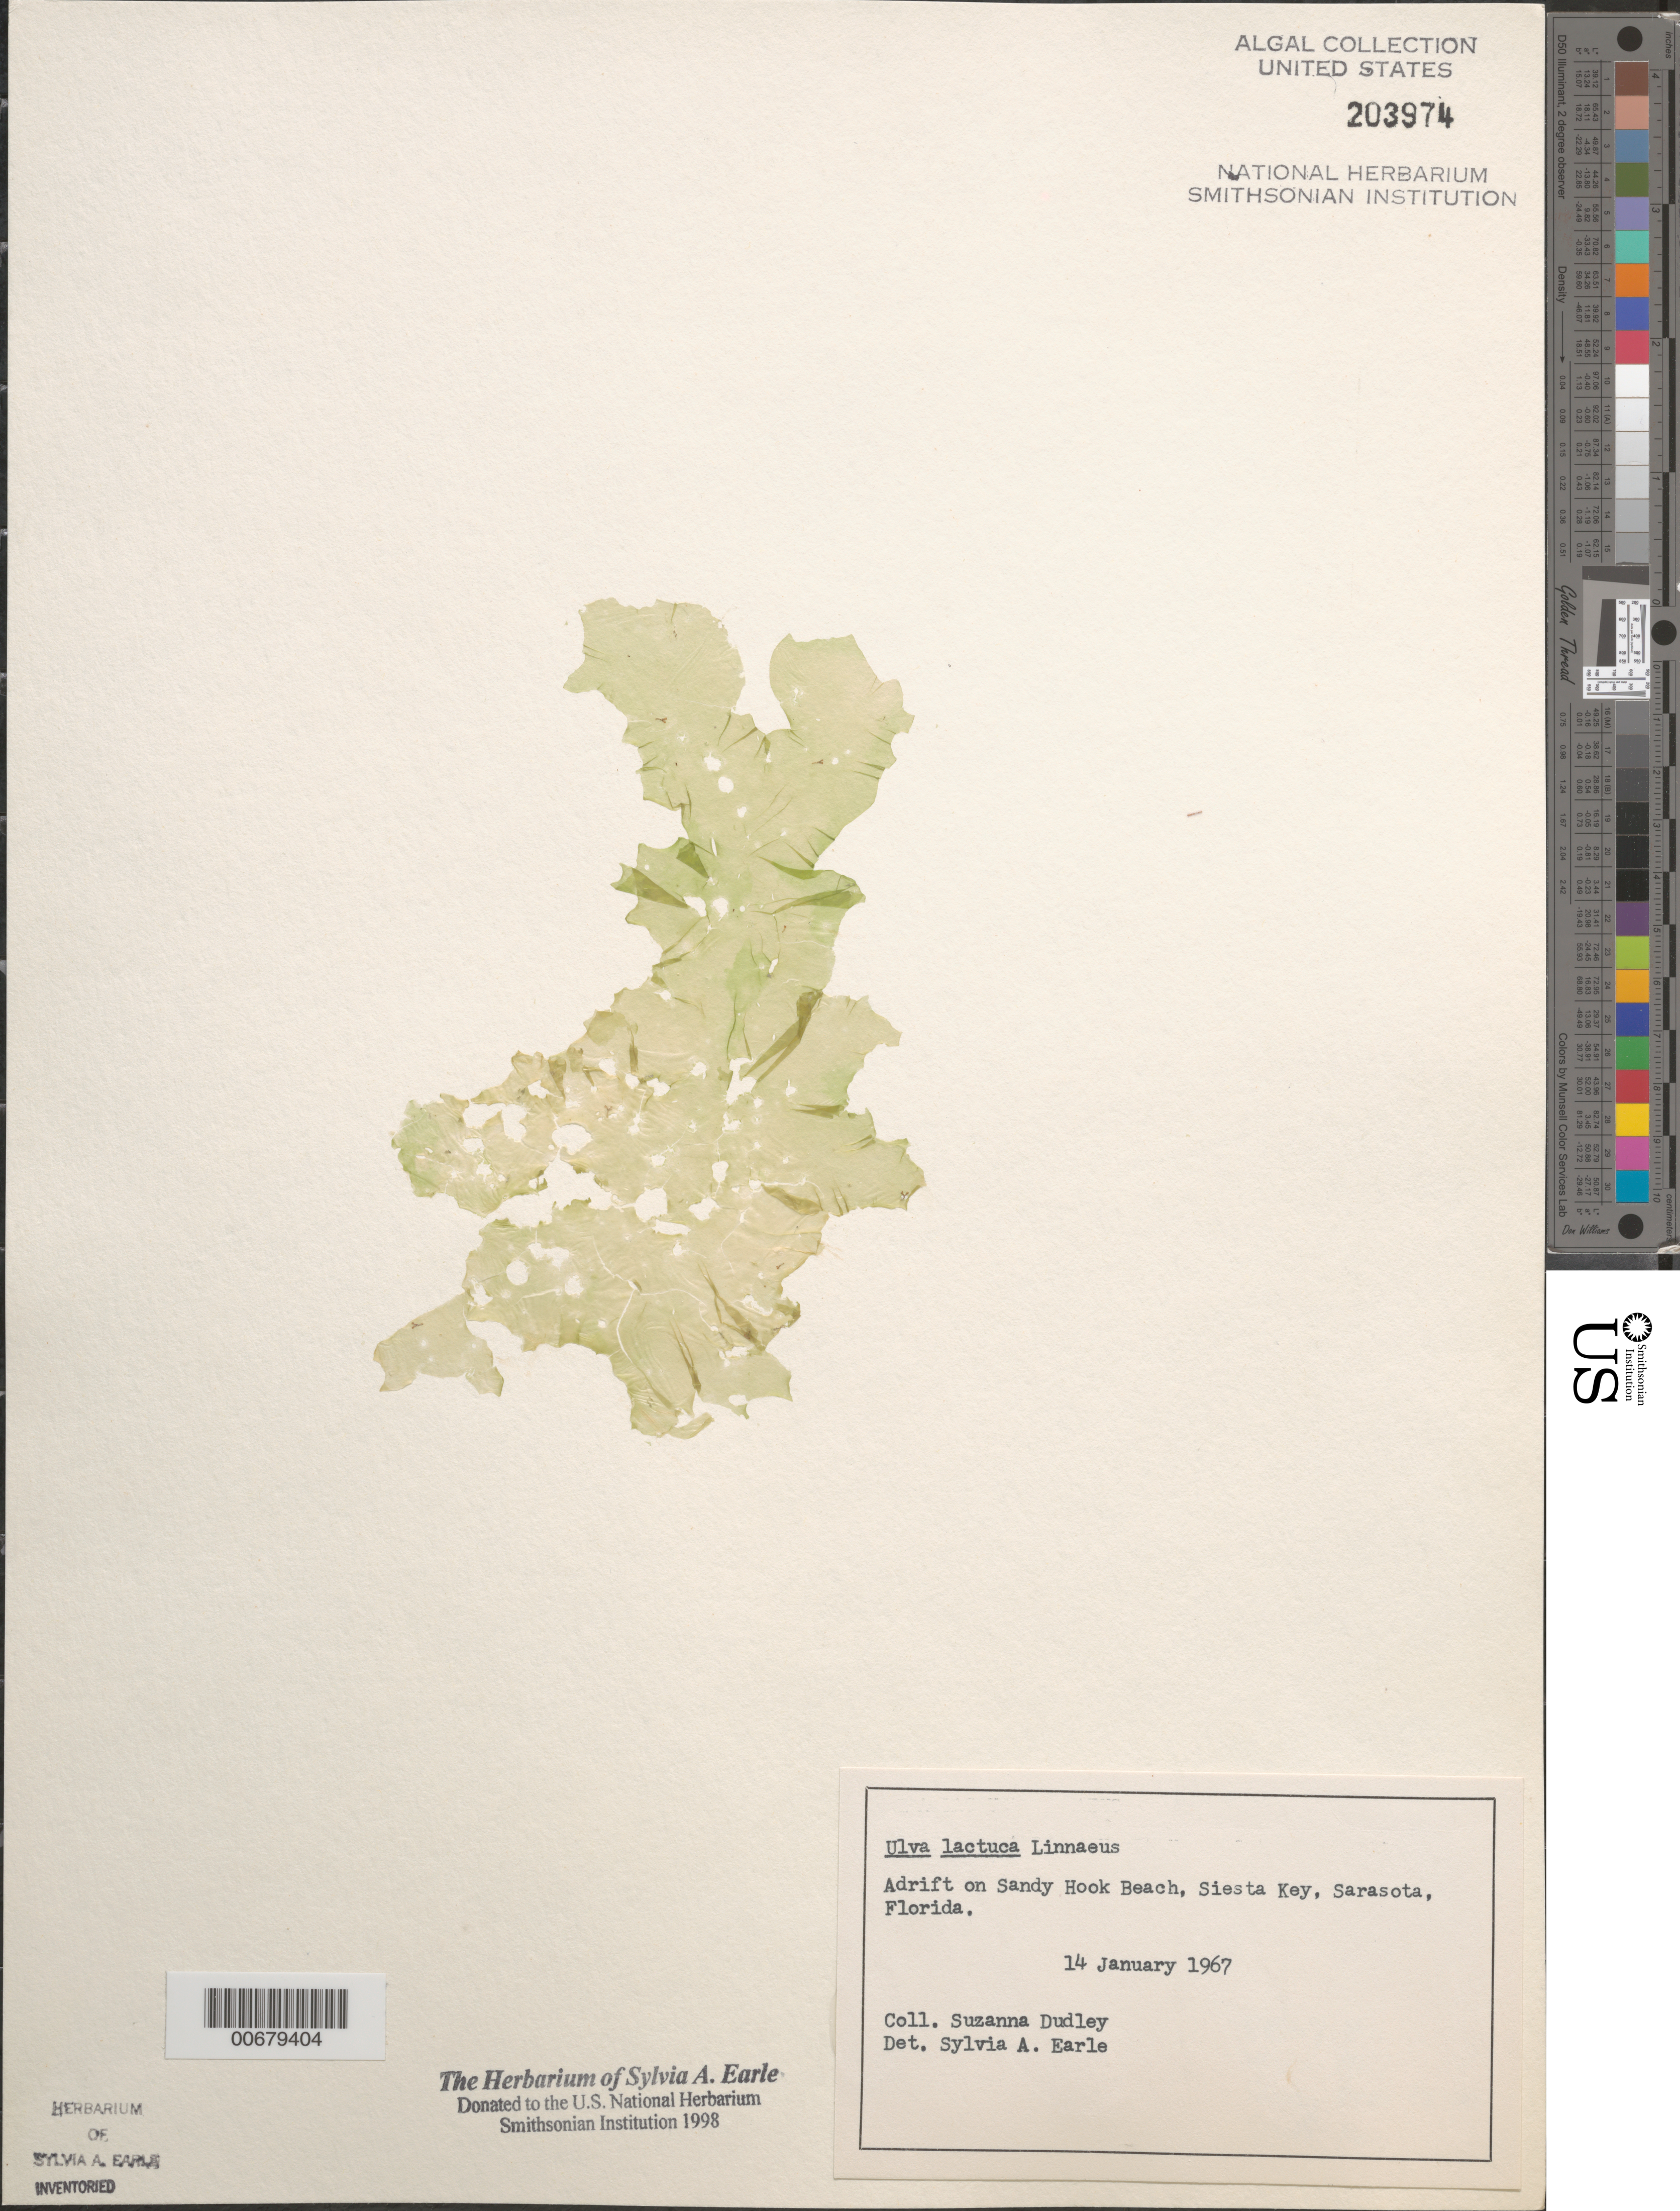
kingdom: Plantae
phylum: Chlorophyta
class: Ulvophyceae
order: Ulvales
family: Ulvaceae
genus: Ulva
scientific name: Ulva lactuca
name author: L.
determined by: Earle, S. A.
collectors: S. Dudley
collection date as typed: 14 Jan 1967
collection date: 1967-01-14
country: United States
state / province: Florida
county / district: Sarasota County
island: Siesta Key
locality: Sandy Hook Beach, Sarasota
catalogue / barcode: US 203974